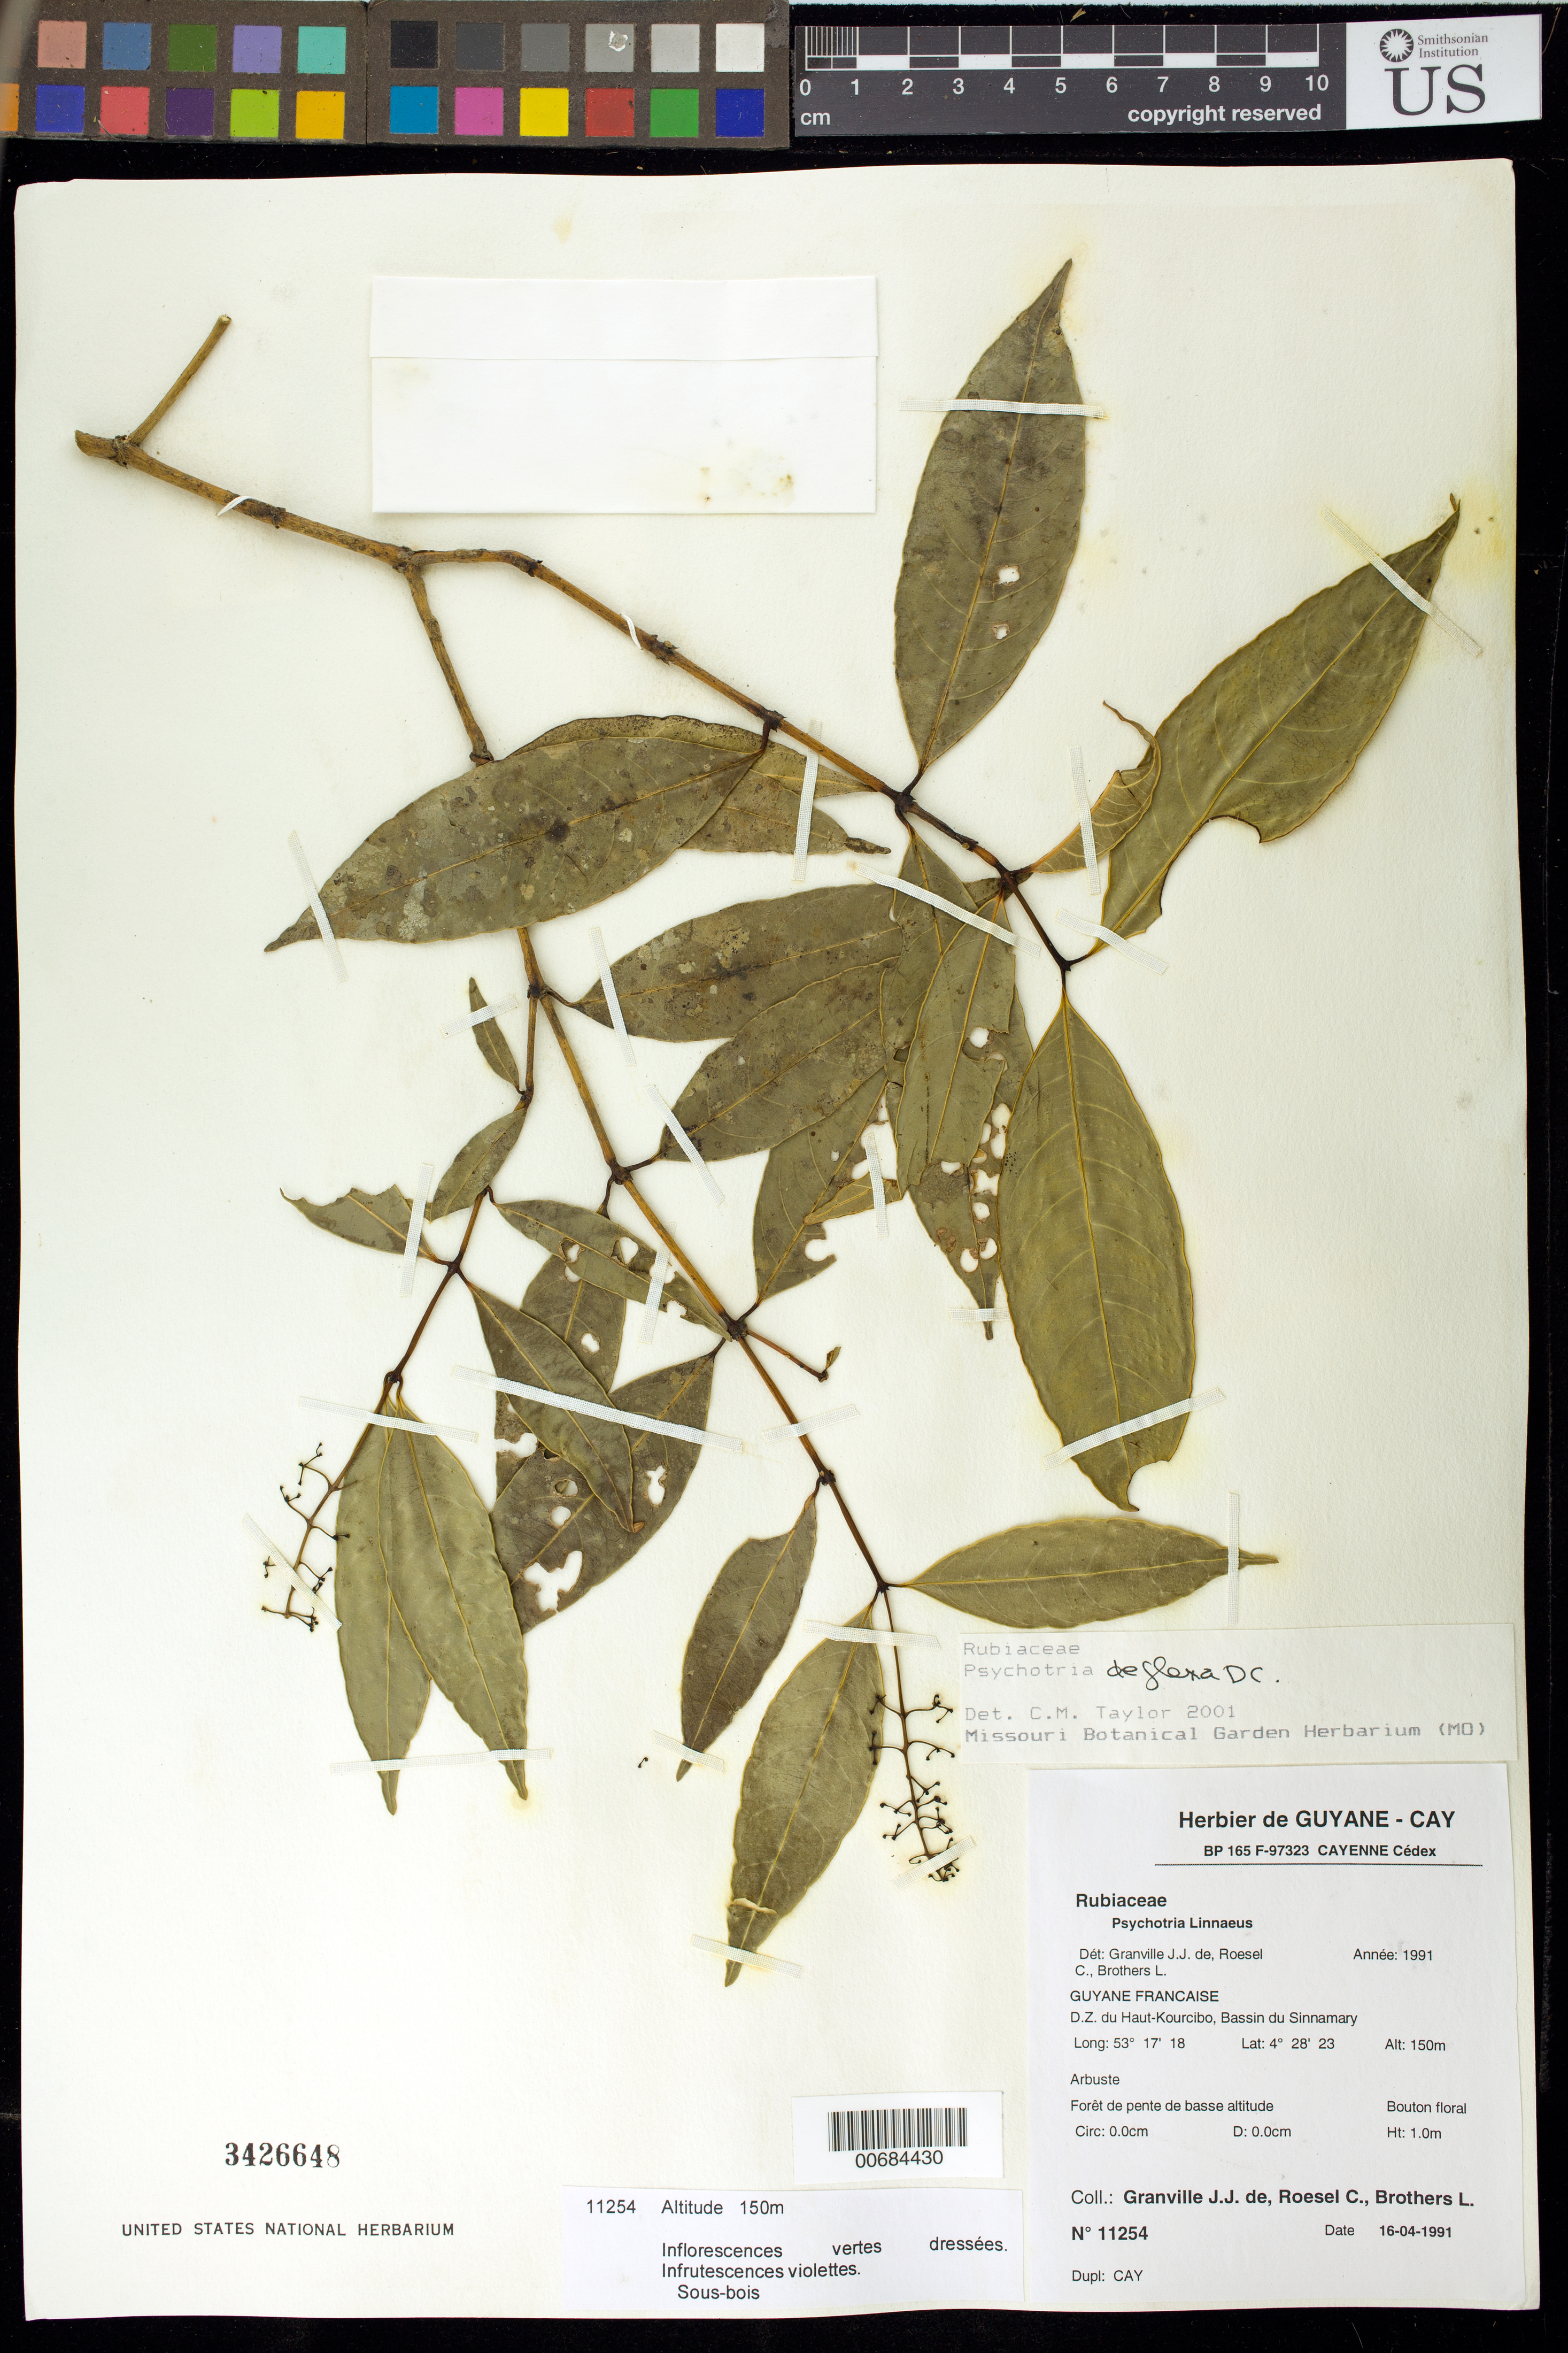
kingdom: Plantae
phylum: Tracheophyta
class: Magnoliopsida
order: Gentianales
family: Rubiaceae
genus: Palicourea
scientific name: Palicourea deflexa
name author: (DC.) Borhidi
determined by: Kirkbride, J. H., Jr.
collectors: J.-J. de Granville, C. S. Roesel & L. Brothers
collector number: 11254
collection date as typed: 16-Apr-91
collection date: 1991-04-16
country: French Guiana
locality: D.Z. du Haut-Kourcibo, Bassin du Sinnamary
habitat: Forêt de pente de basse altitude. Sous-bois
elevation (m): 150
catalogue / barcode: US 3426648